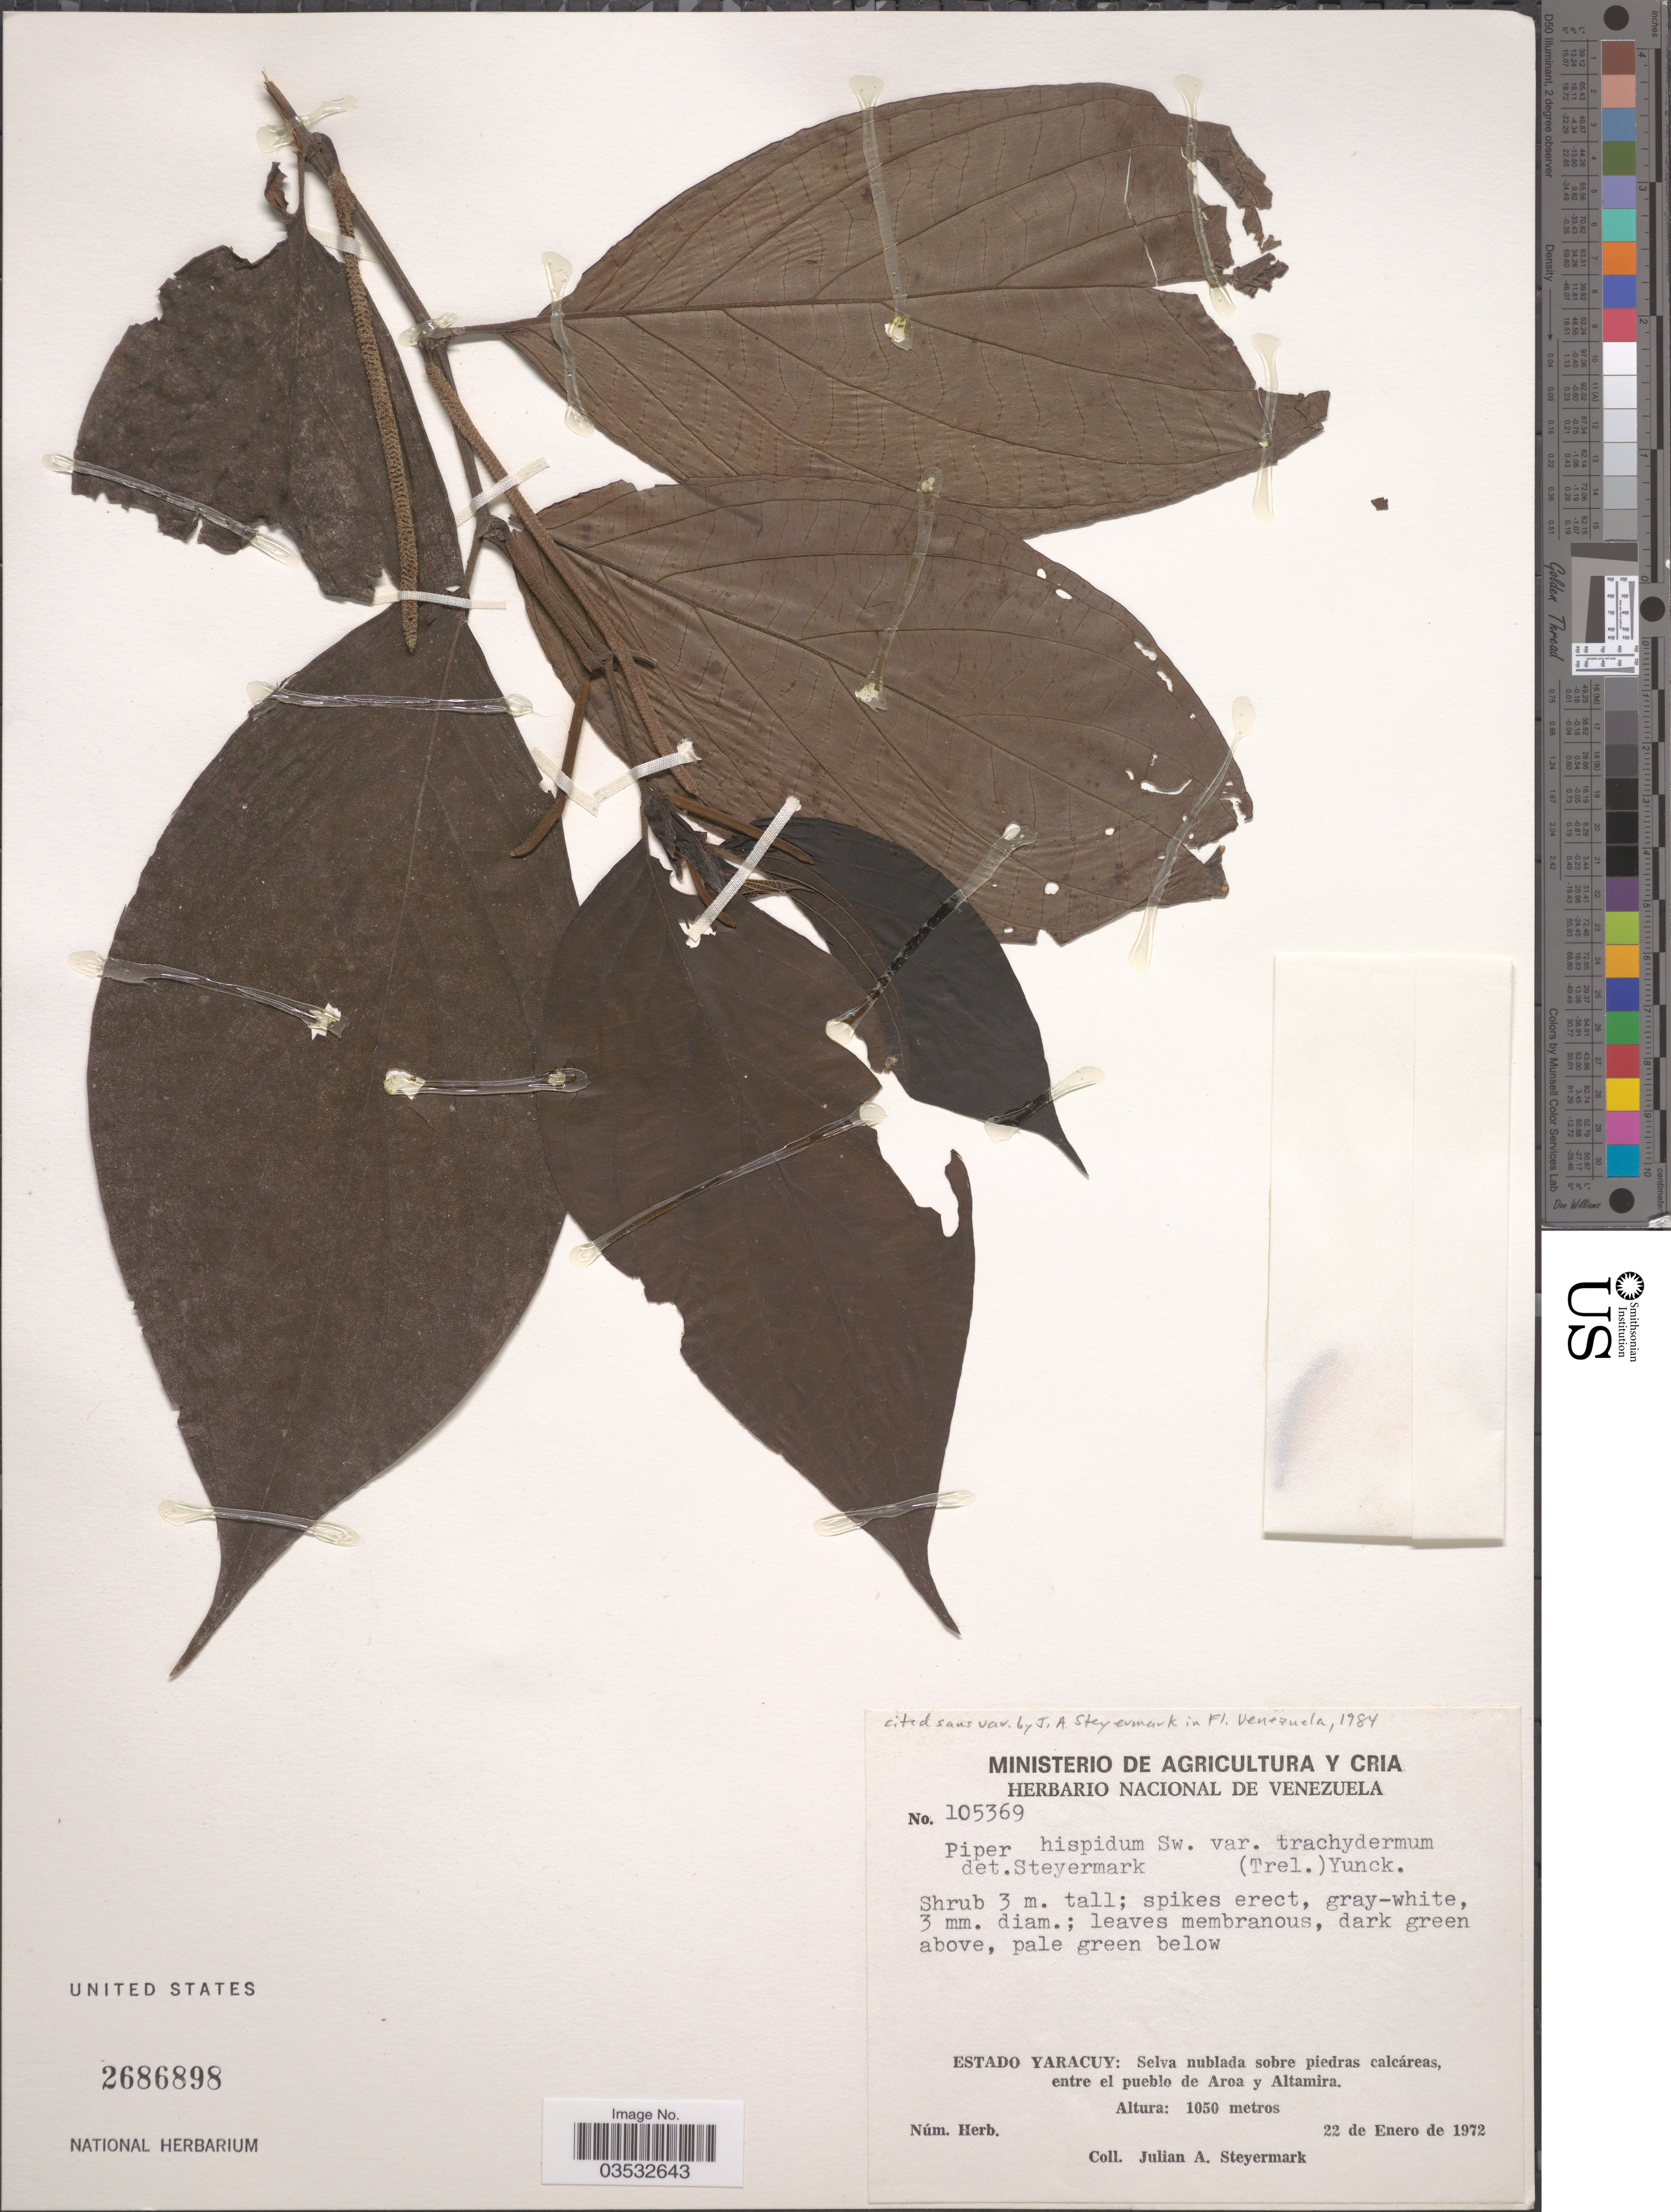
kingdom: Plantae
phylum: Tracheophyta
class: Magnoliopsida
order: Piperales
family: Piperaceae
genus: Piper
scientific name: Piper hispidum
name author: Sw.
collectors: J. Steyermark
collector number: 105369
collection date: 1972-01-22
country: Venezuela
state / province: Yaracuy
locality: Selva nublada sobre piedras calcáreas, entre el pueblo de Aroa y Altamira.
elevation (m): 1050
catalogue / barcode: US 2686898